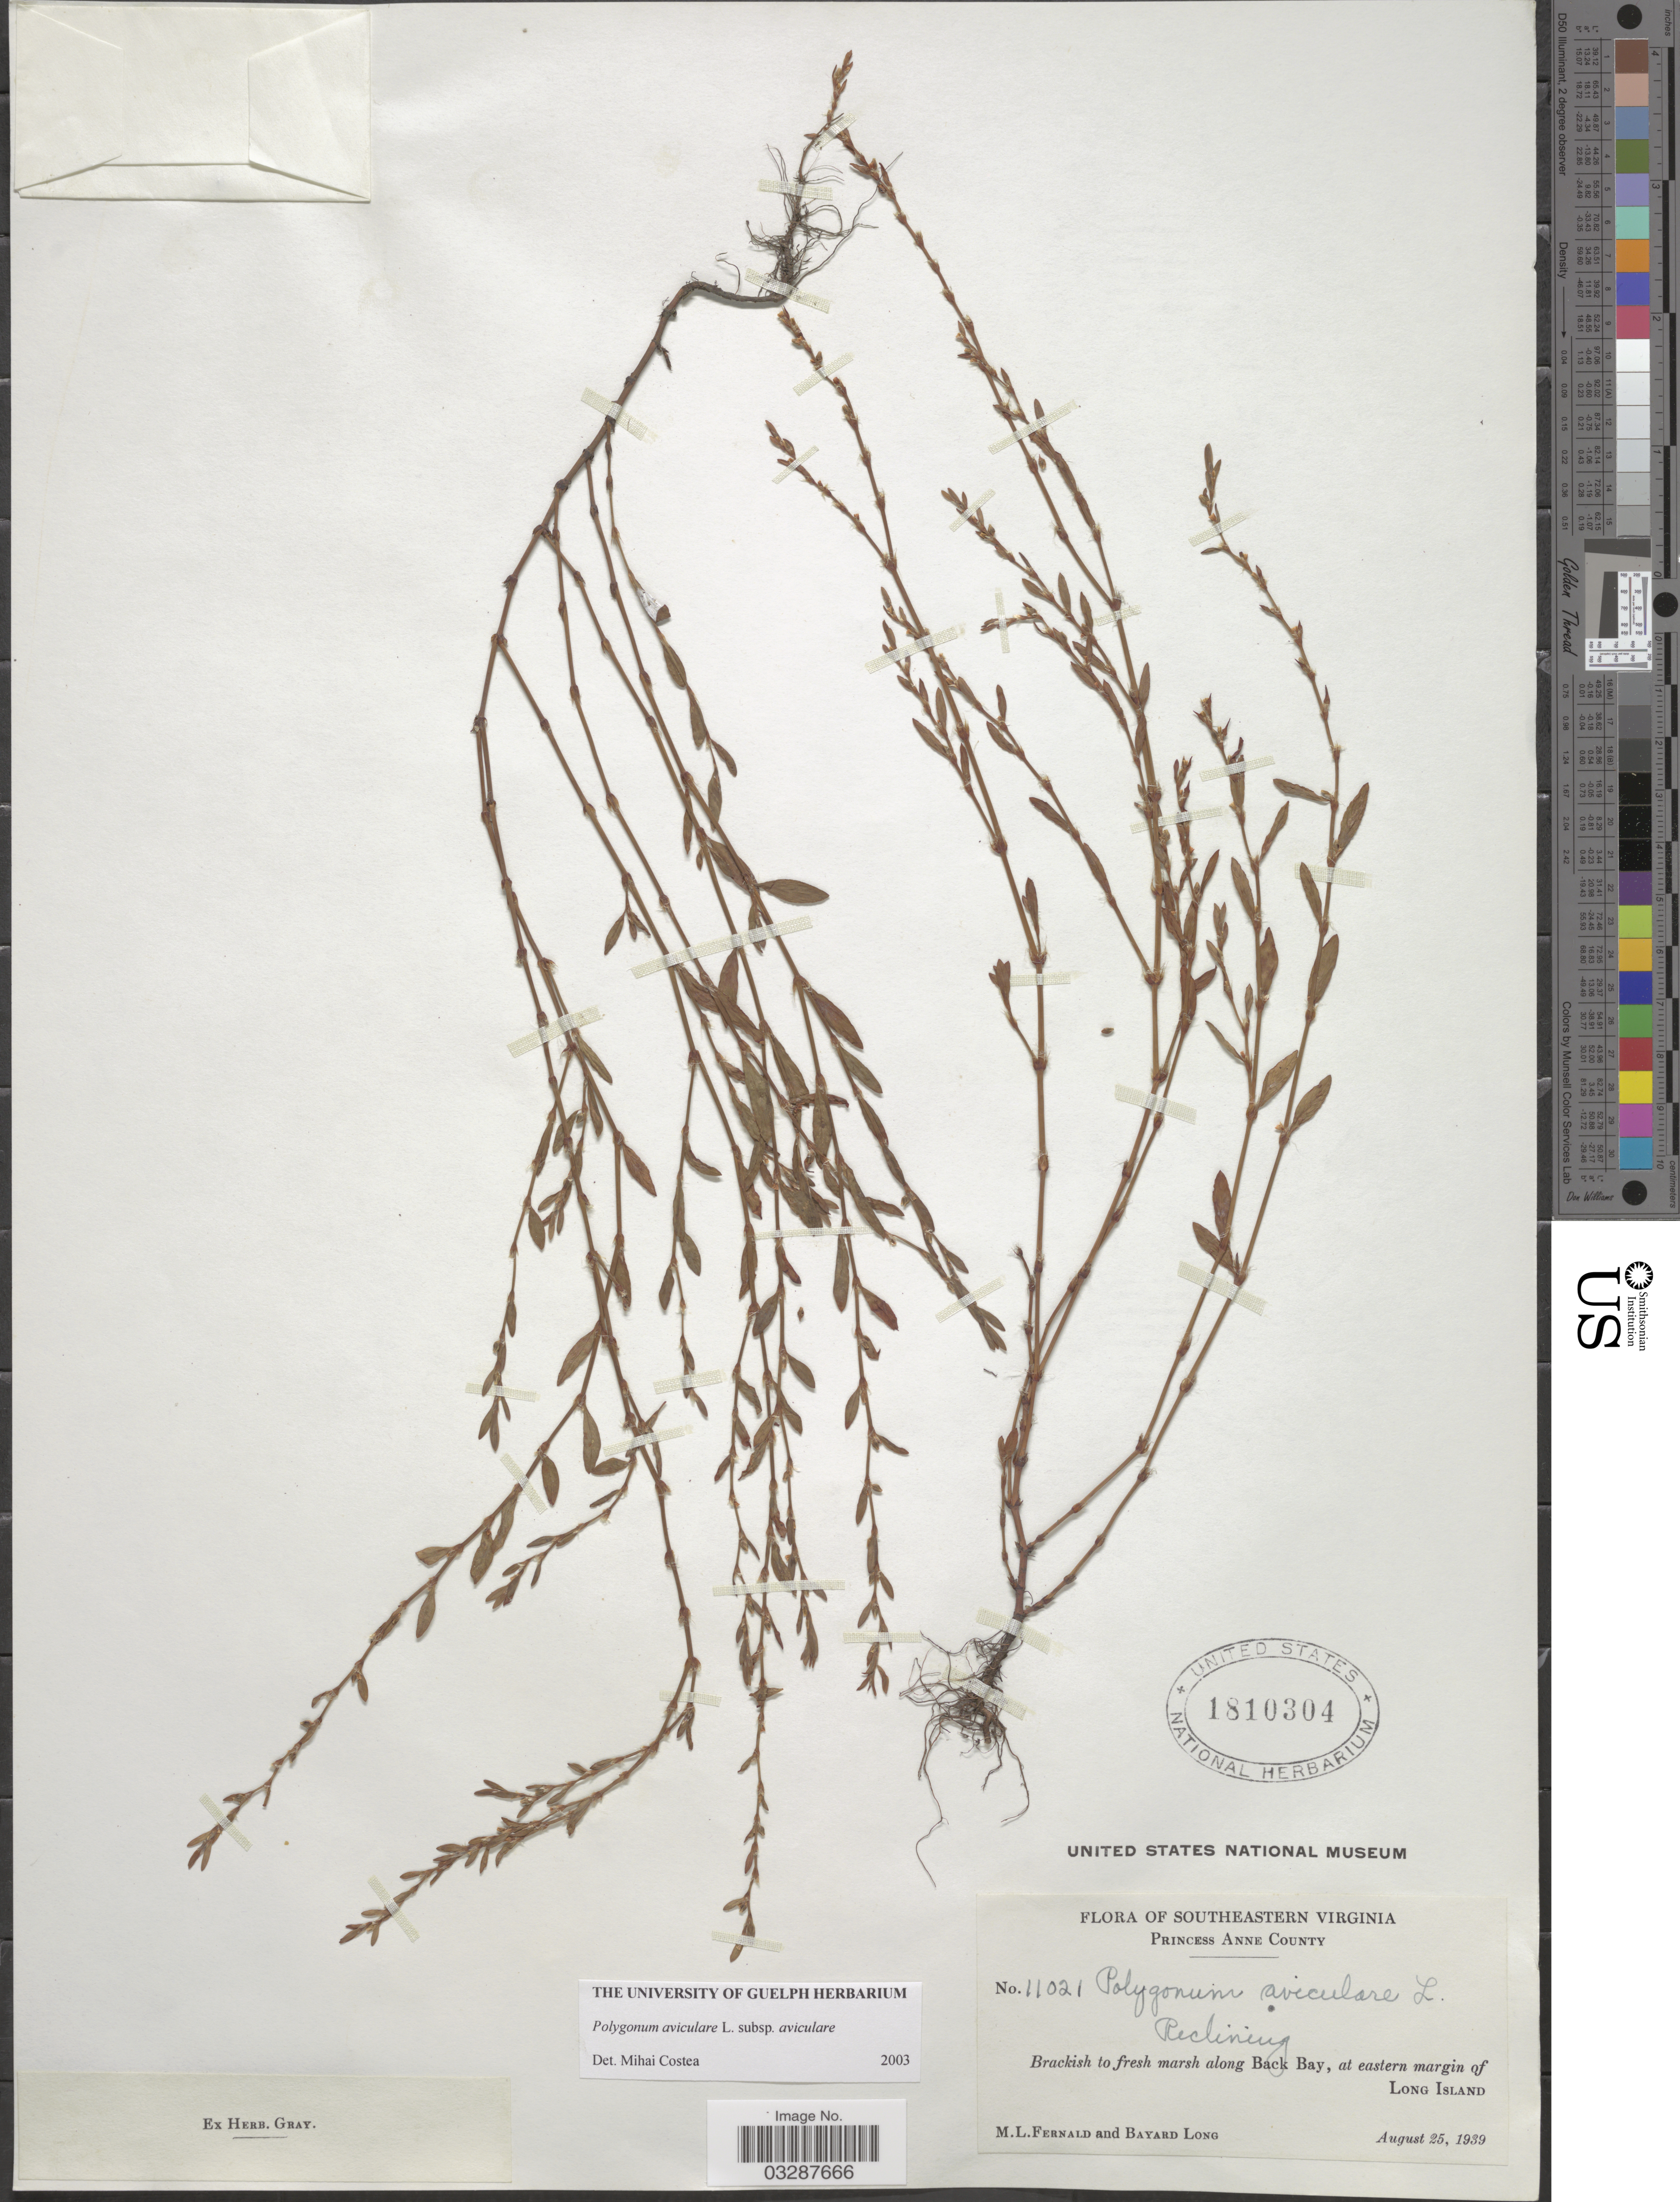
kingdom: Plantae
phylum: Tracheophyta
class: Magnoliopsida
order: Caryophyllales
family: Polygonaceae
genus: Polygonum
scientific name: Polygonum aviculare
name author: L.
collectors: M. L. Fernald & B. Long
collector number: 11021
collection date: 1939-08-25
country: United States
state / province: Virginia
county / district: City of Virginia Beach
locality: Southeastern Virginia. Princess Anne County. Along Back Bay, at eastern margin of Long Island.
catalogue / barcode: US 1810304